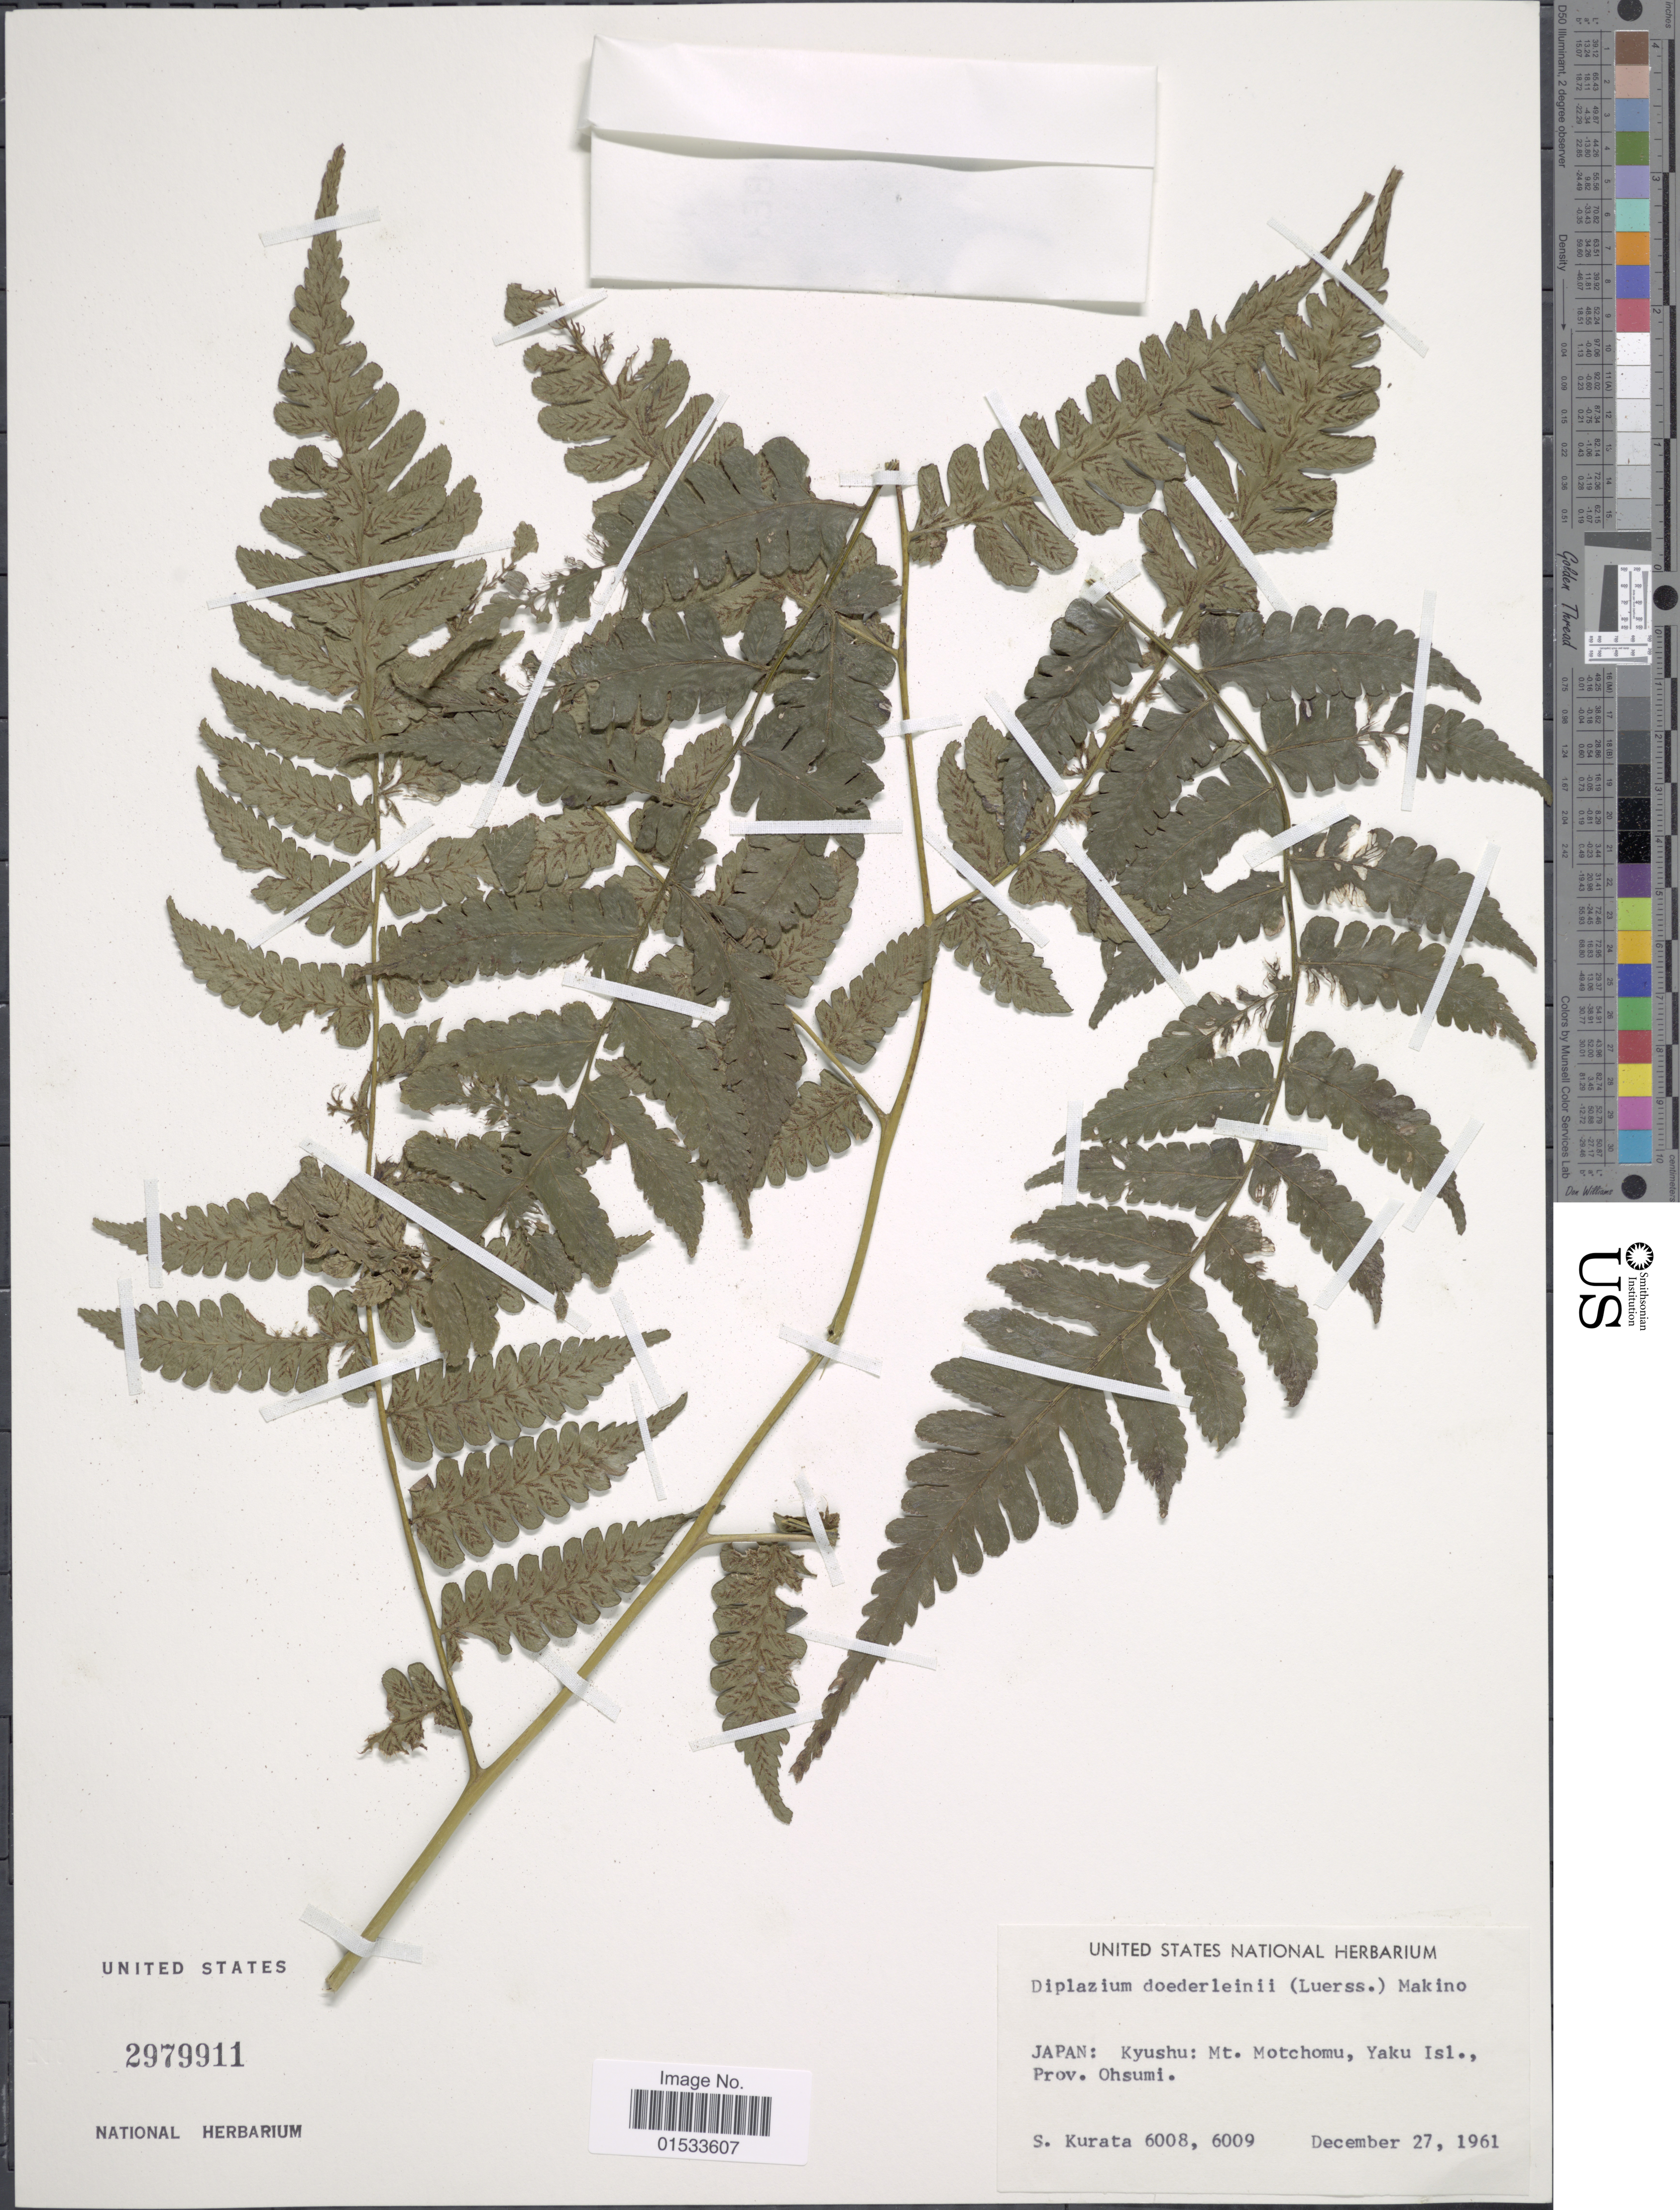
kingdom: Plantae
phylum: Tracheophyta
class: Polypodiopsida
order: Polypodiales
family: Athyriaceae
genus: Diplazium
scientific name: Diplazium doederleinii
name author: (Luerss.) Makino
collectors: Sa. Kurata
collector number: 6008/6009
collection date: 1961-12-27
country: Japan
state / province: Kagosima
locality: Kyushu: Mt. Motchomu, Yaku Isl., Prov. Ohsumi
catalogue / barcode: US 2979911